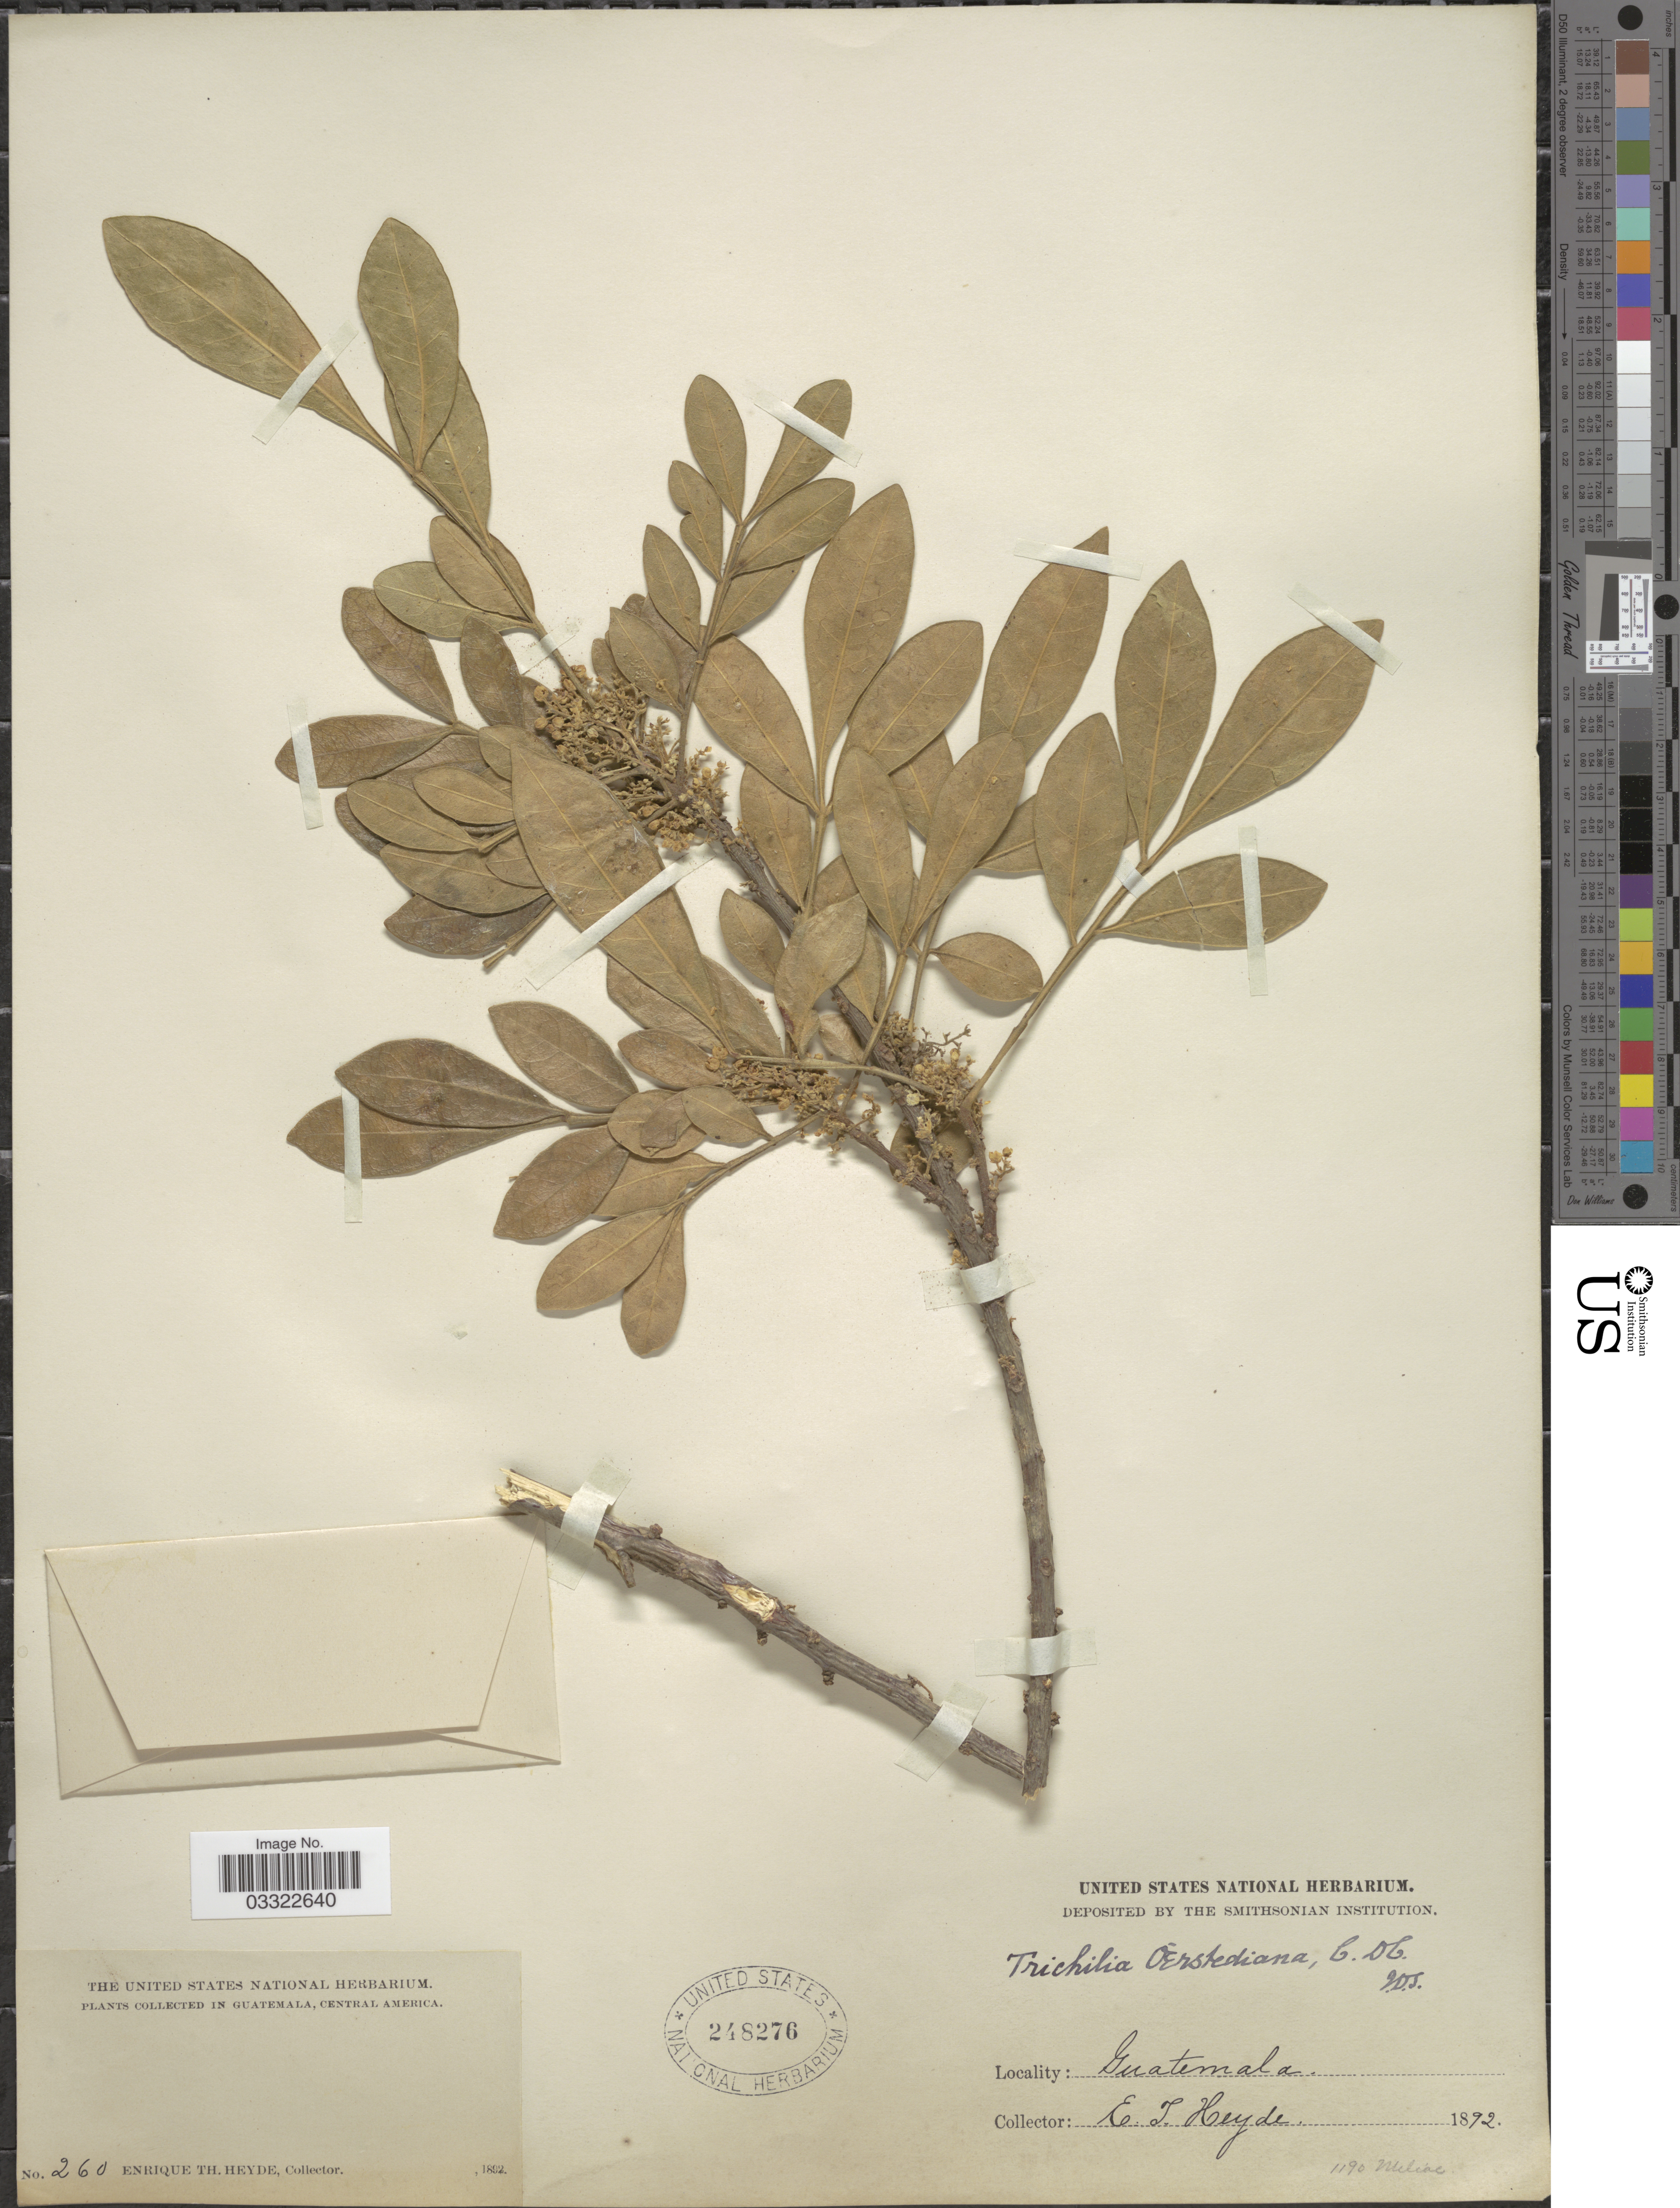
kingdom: Plantae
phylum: Tracheophyta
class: Magnoliopsida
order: Sapindales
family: Meliaceae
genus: Trichilia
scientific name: Trichilia oerstediana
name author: C. DC.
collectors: E. T. Heyde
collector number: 260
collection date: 1892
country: Guatemala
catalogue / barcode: US 248276